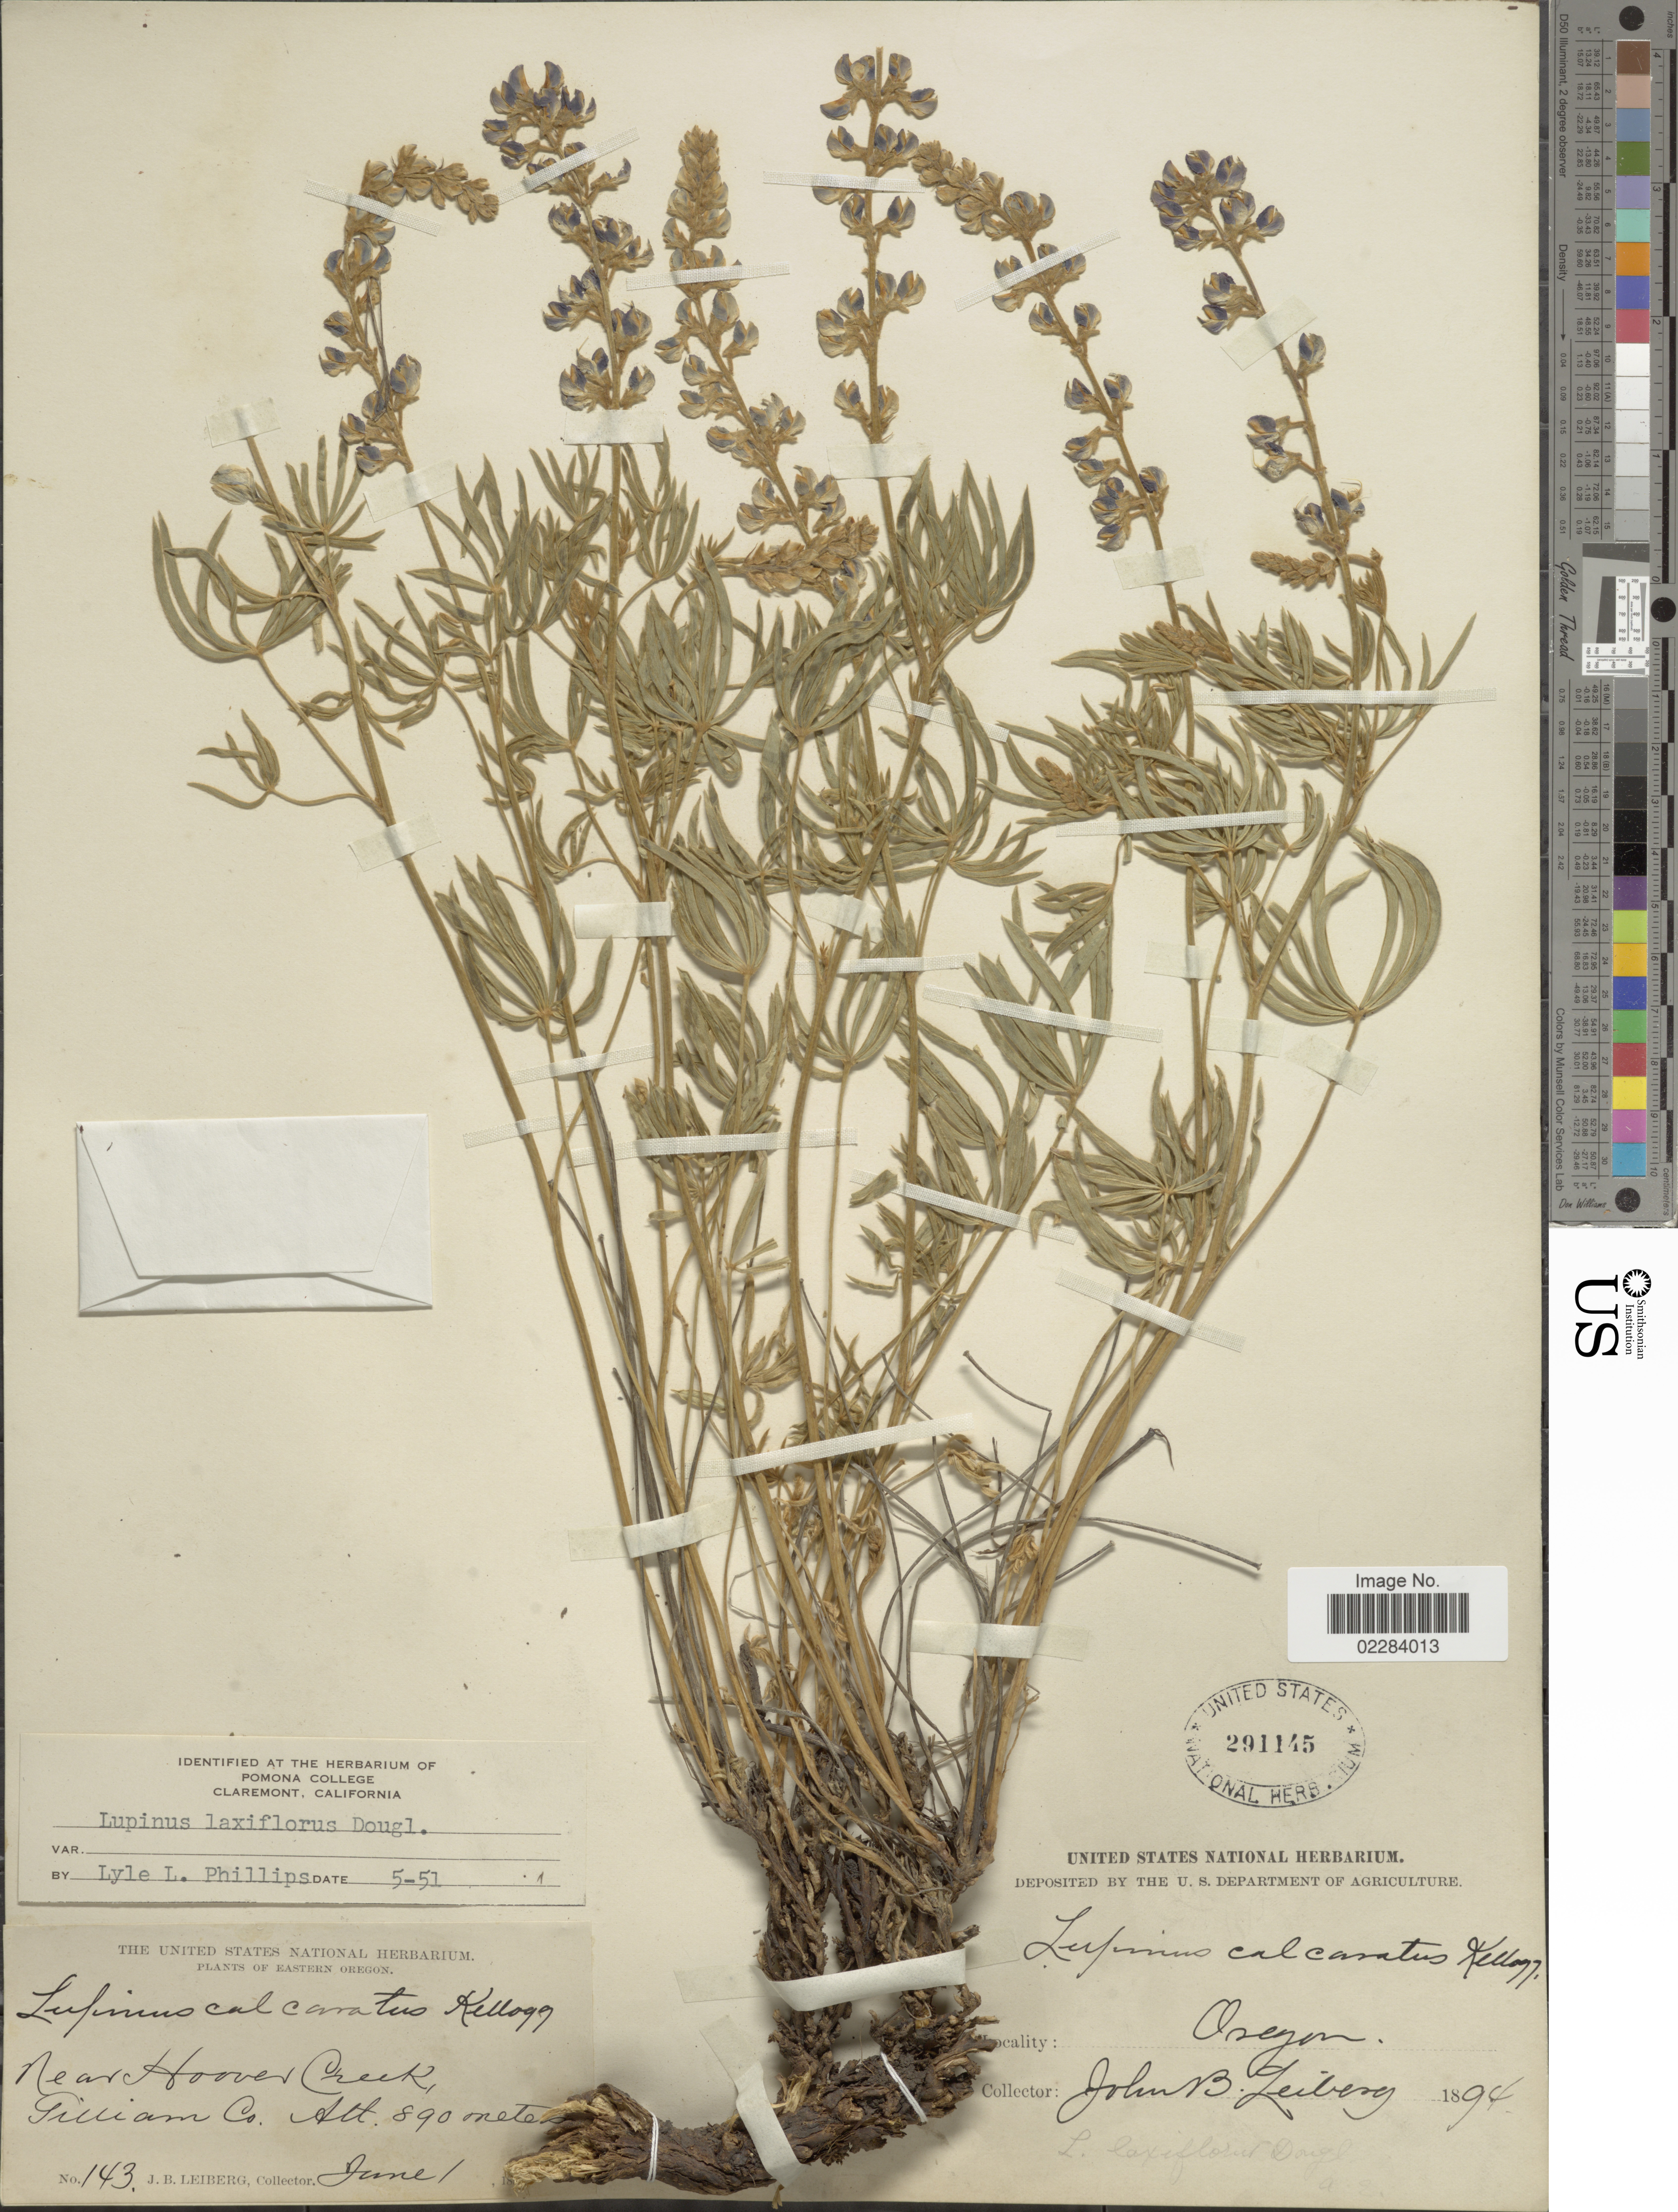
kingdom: Plantae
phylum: Tracheophyta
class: Magnoliopsida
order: Fabales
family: Fabaceae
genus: Lupinus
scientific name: Lupinus arbustus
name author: Lindl.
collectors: J. B. Leiberg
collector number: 143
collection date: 1894-06-01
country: United States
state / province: Oregon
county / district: Gilliam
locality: Near Hoover Creek, Gilliam Co.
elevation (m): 890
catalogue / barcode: US 291145